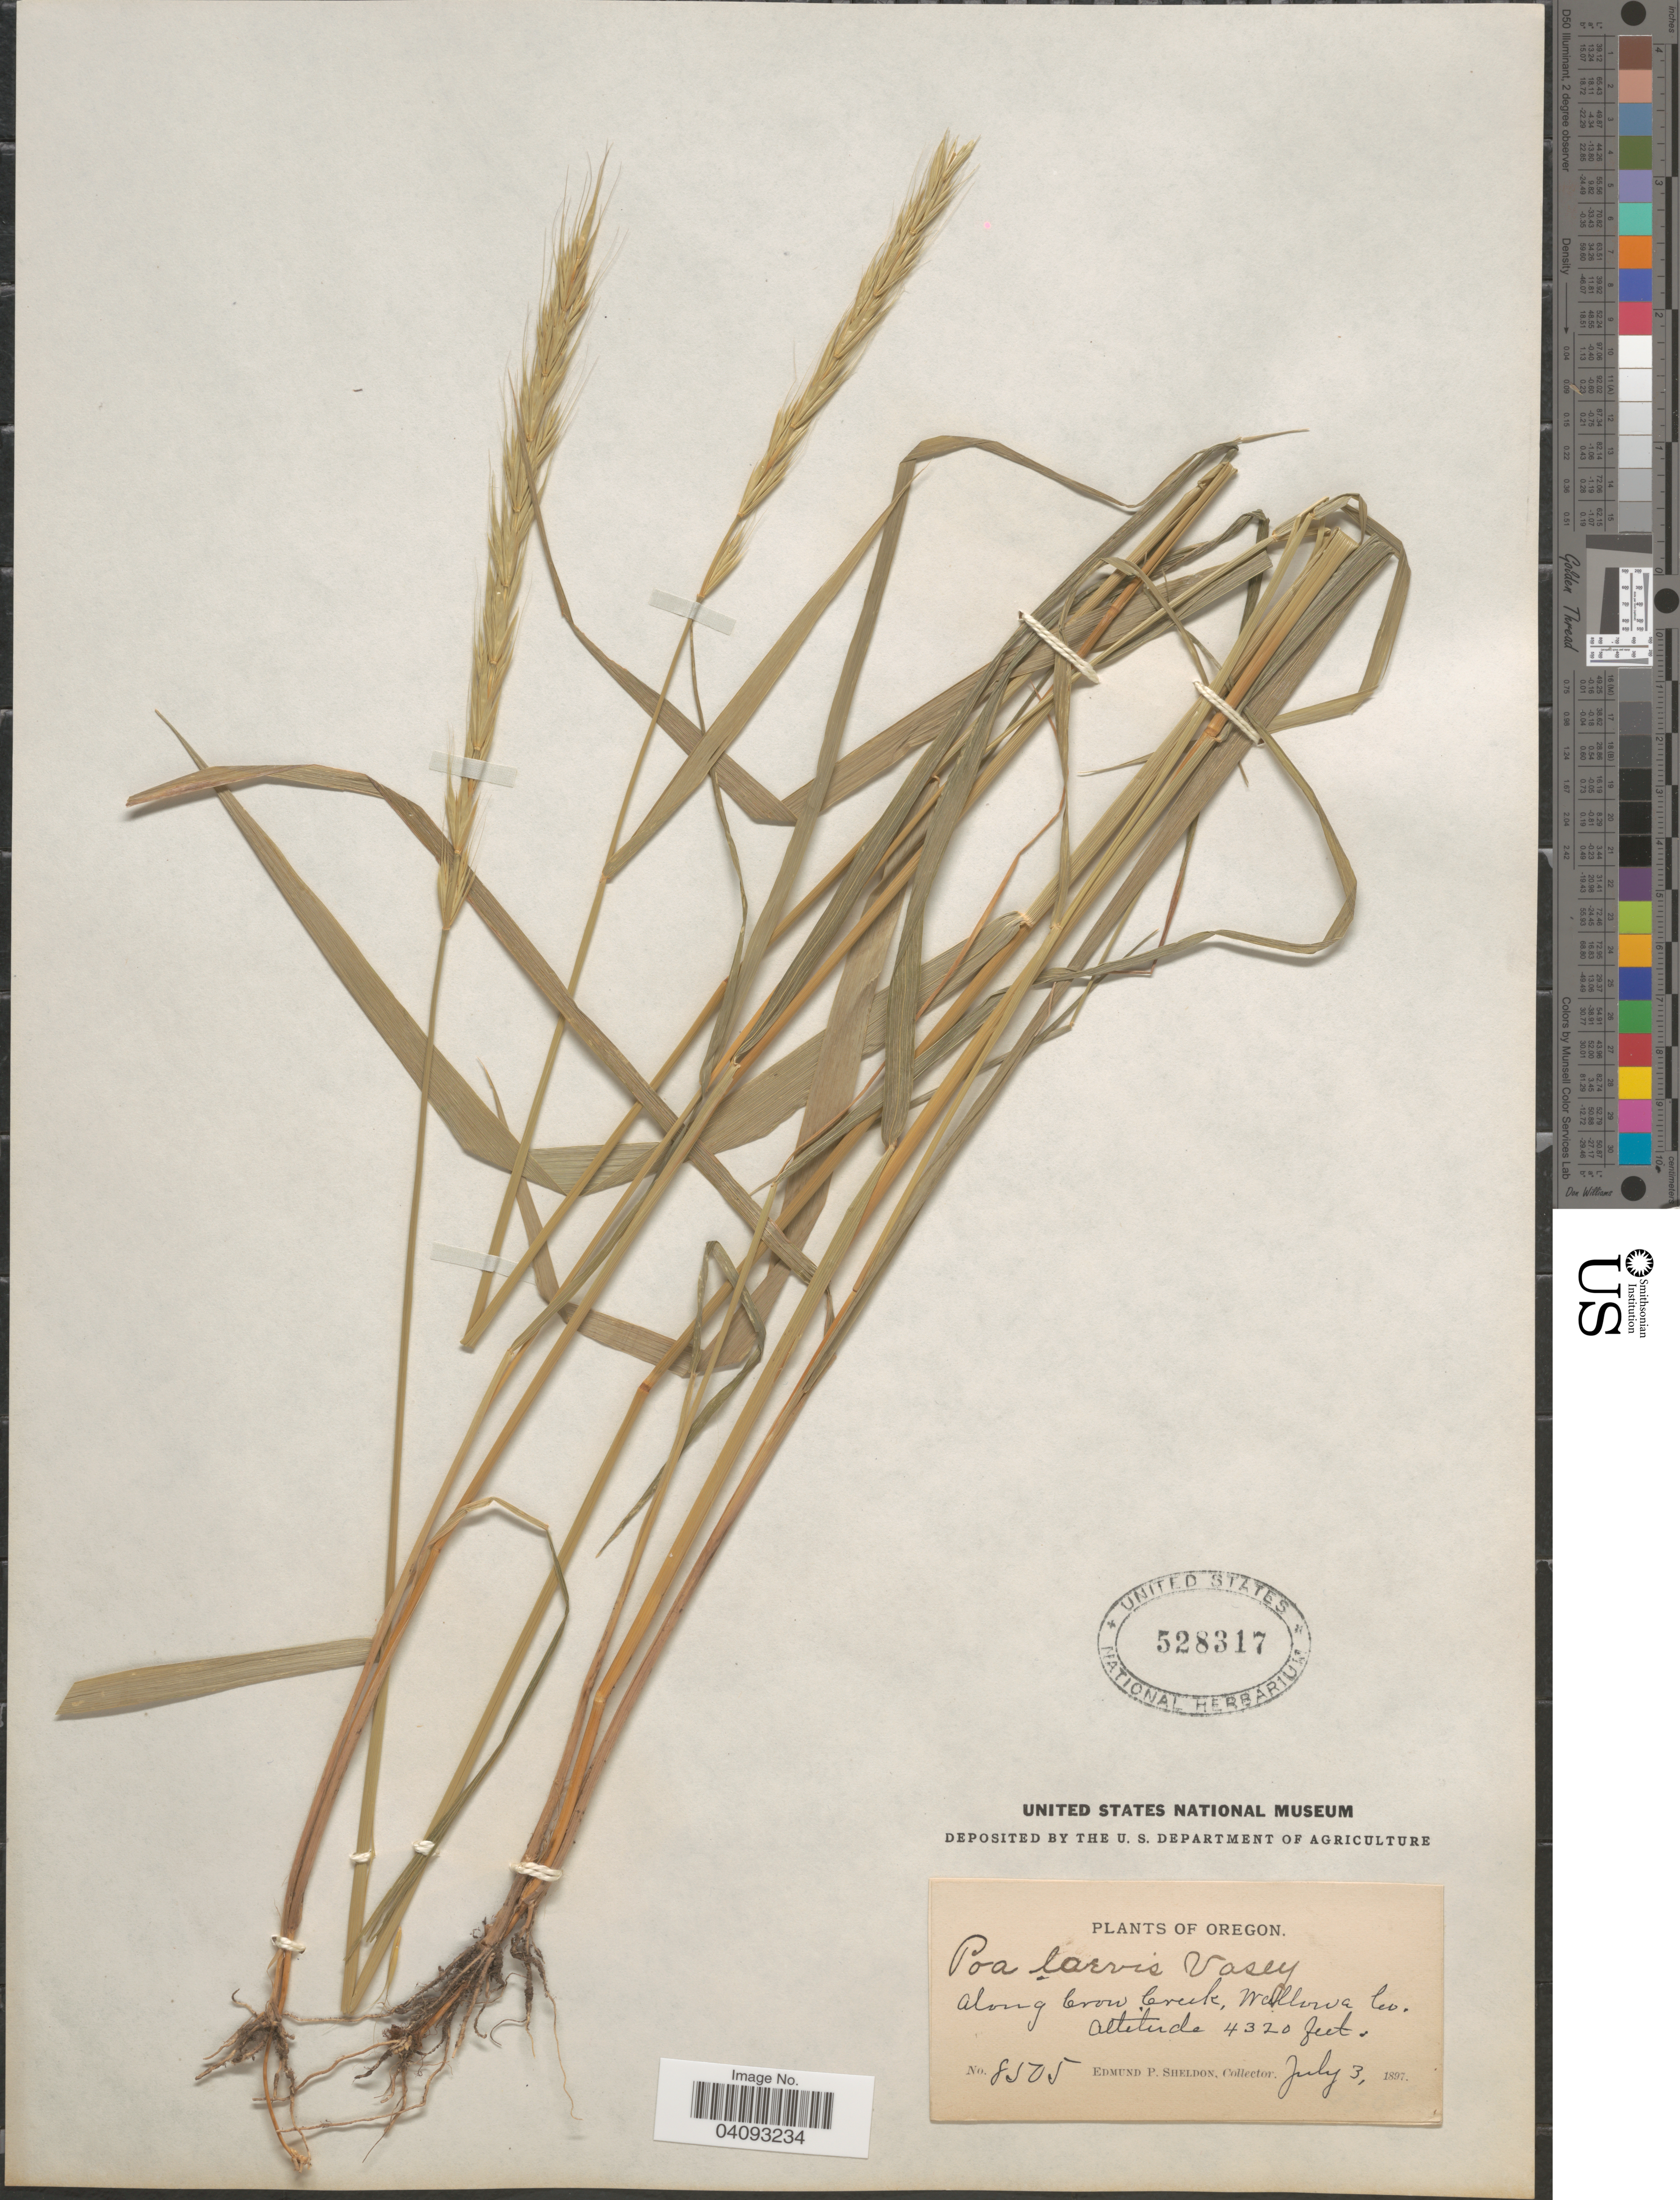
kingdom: Plantae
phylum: Tracheophyta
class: Liliopsida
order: Poales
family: Poaceae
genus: Elymus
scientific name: Elymus glaucus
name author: Buckley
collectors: E. P. Sheldon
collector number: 8505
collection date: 1897-07-03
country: United States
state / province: Oregon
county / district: Wallowa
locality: Along Crow Creek, Wallowa Co.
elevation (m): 1317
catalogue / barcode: US 528317